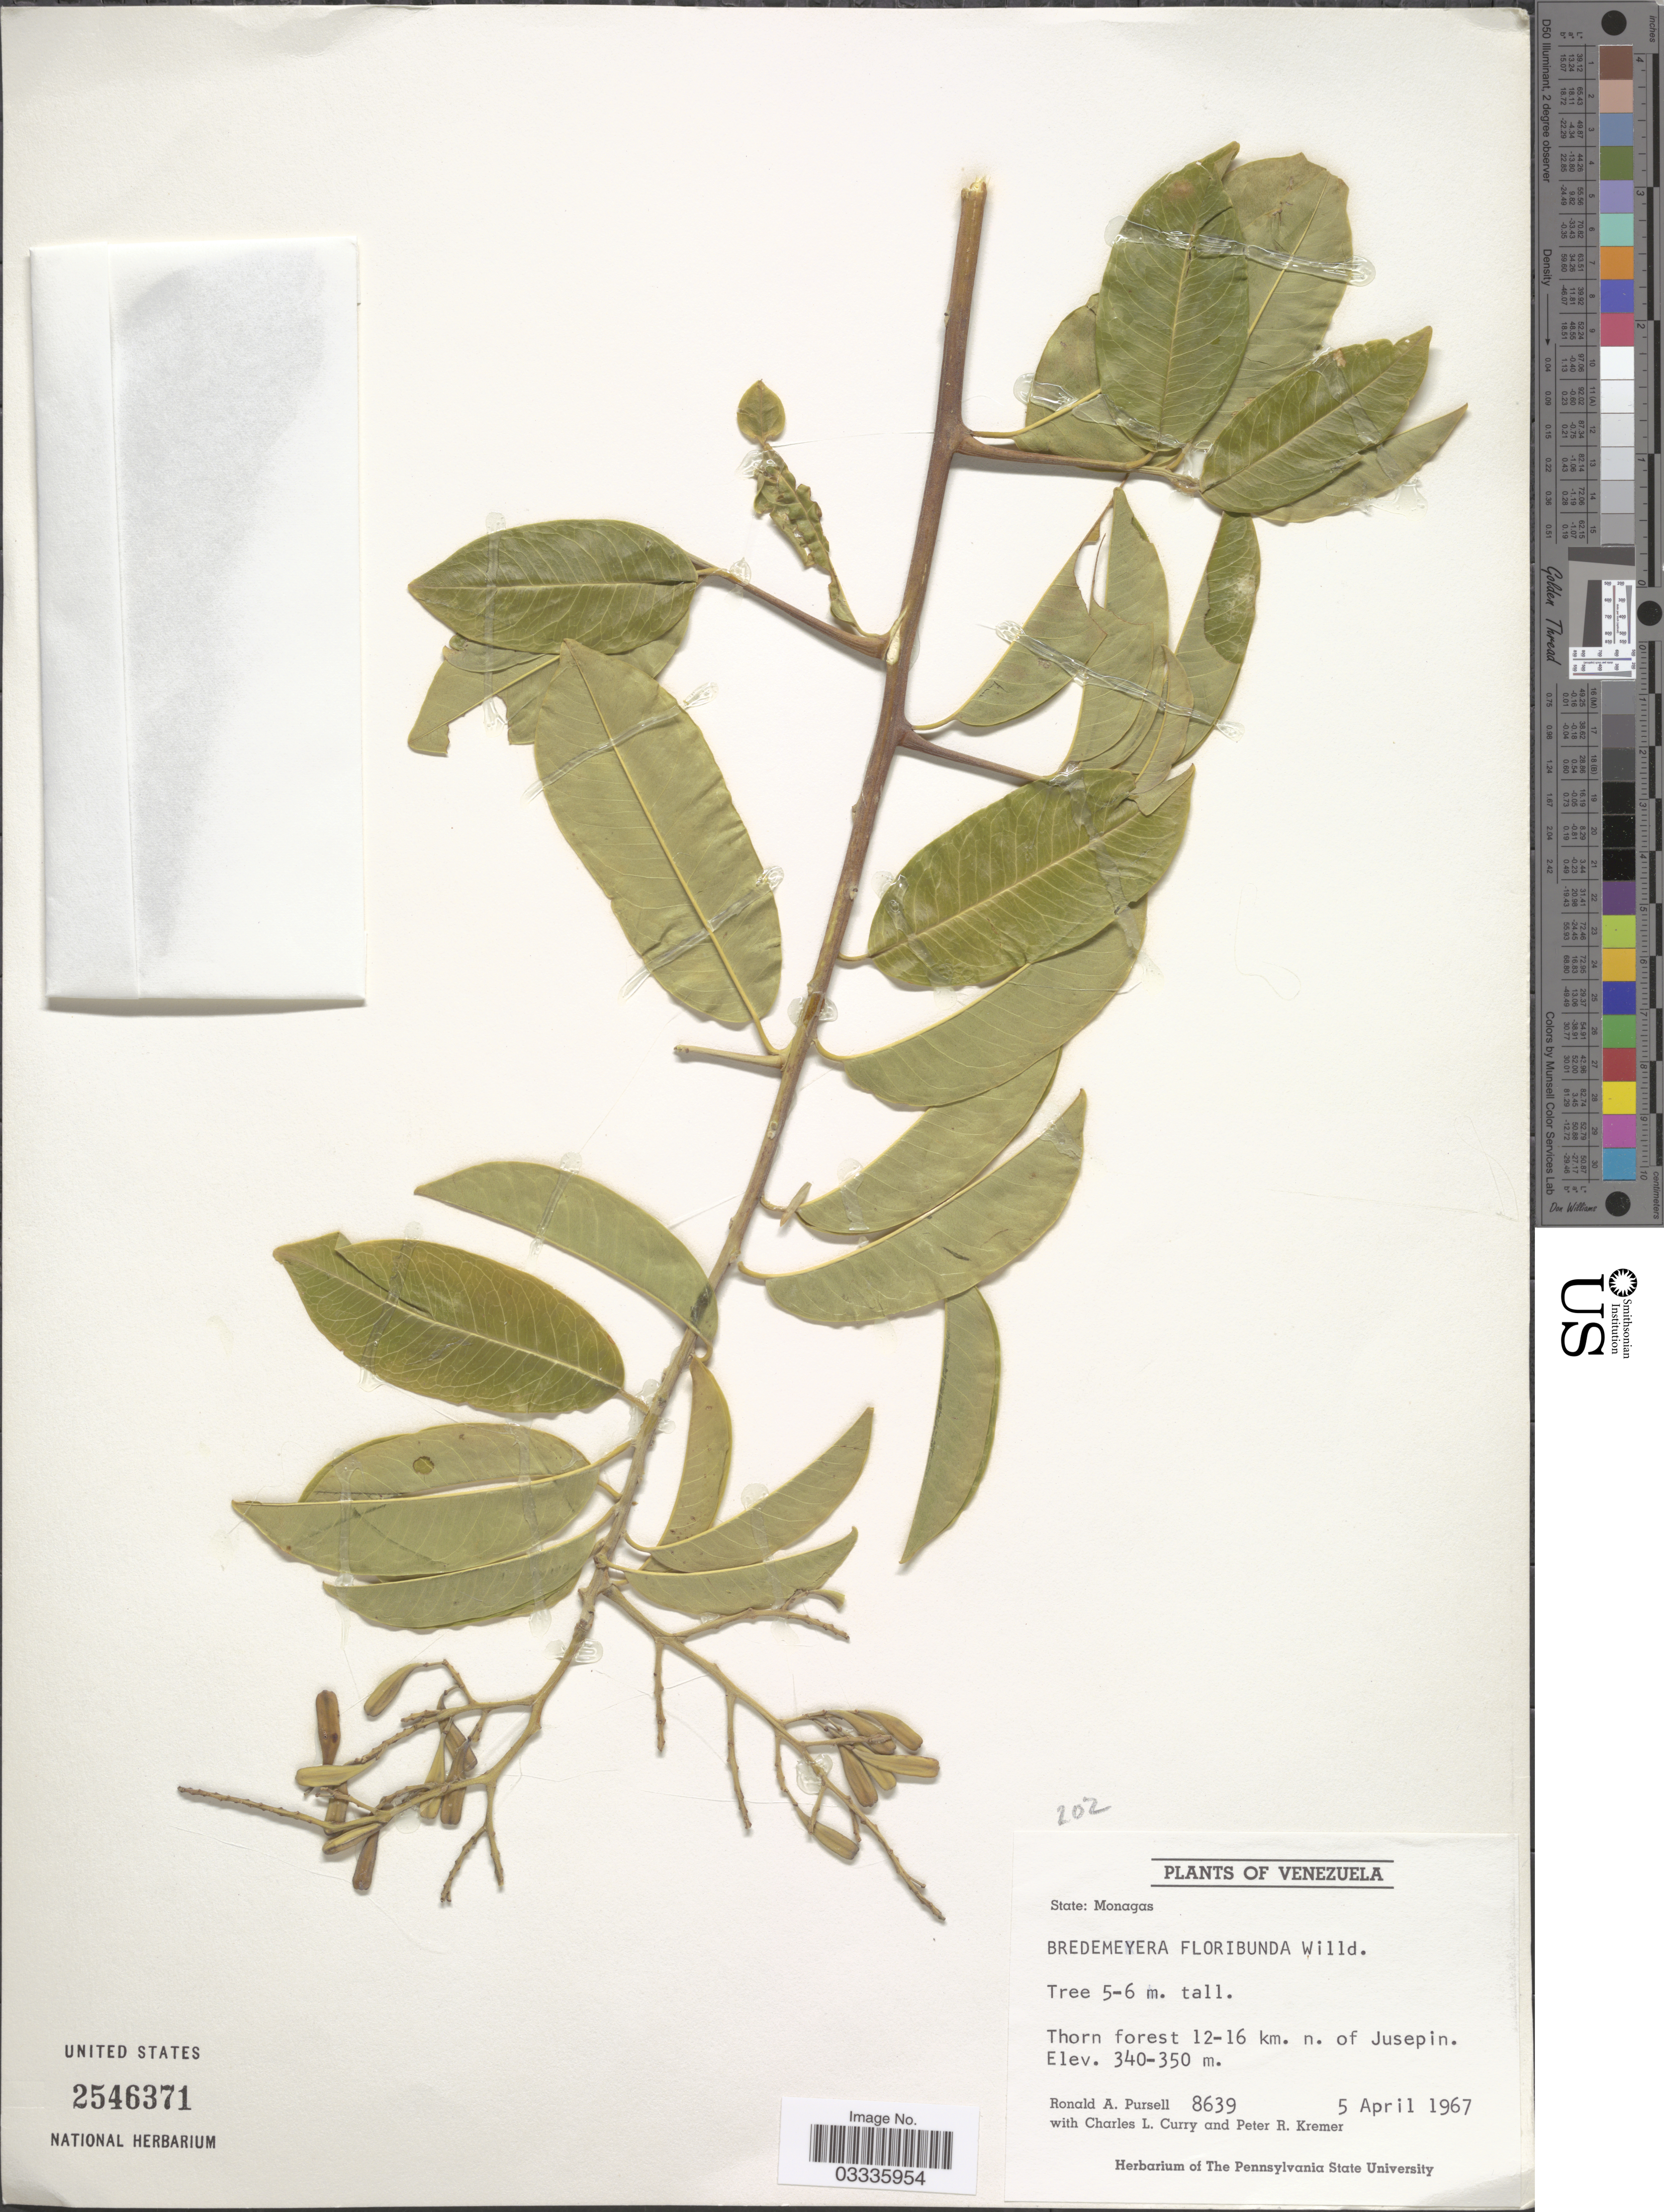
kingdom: Plantae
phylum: Tracheophyta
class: Magnoliopsida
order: Fabales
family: Polygalaceae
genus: Bredemeyera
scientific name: Bredemeyera floribunda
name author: Willd.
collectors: R. A. Pursell, C. L. Curry & P. Kremer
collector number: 8639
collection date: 1967-04-05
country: Venezuela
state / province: Monagas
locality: Thorn forest 12-16 km. n. of Jusepin.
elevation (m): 340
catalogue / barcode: US 2546371